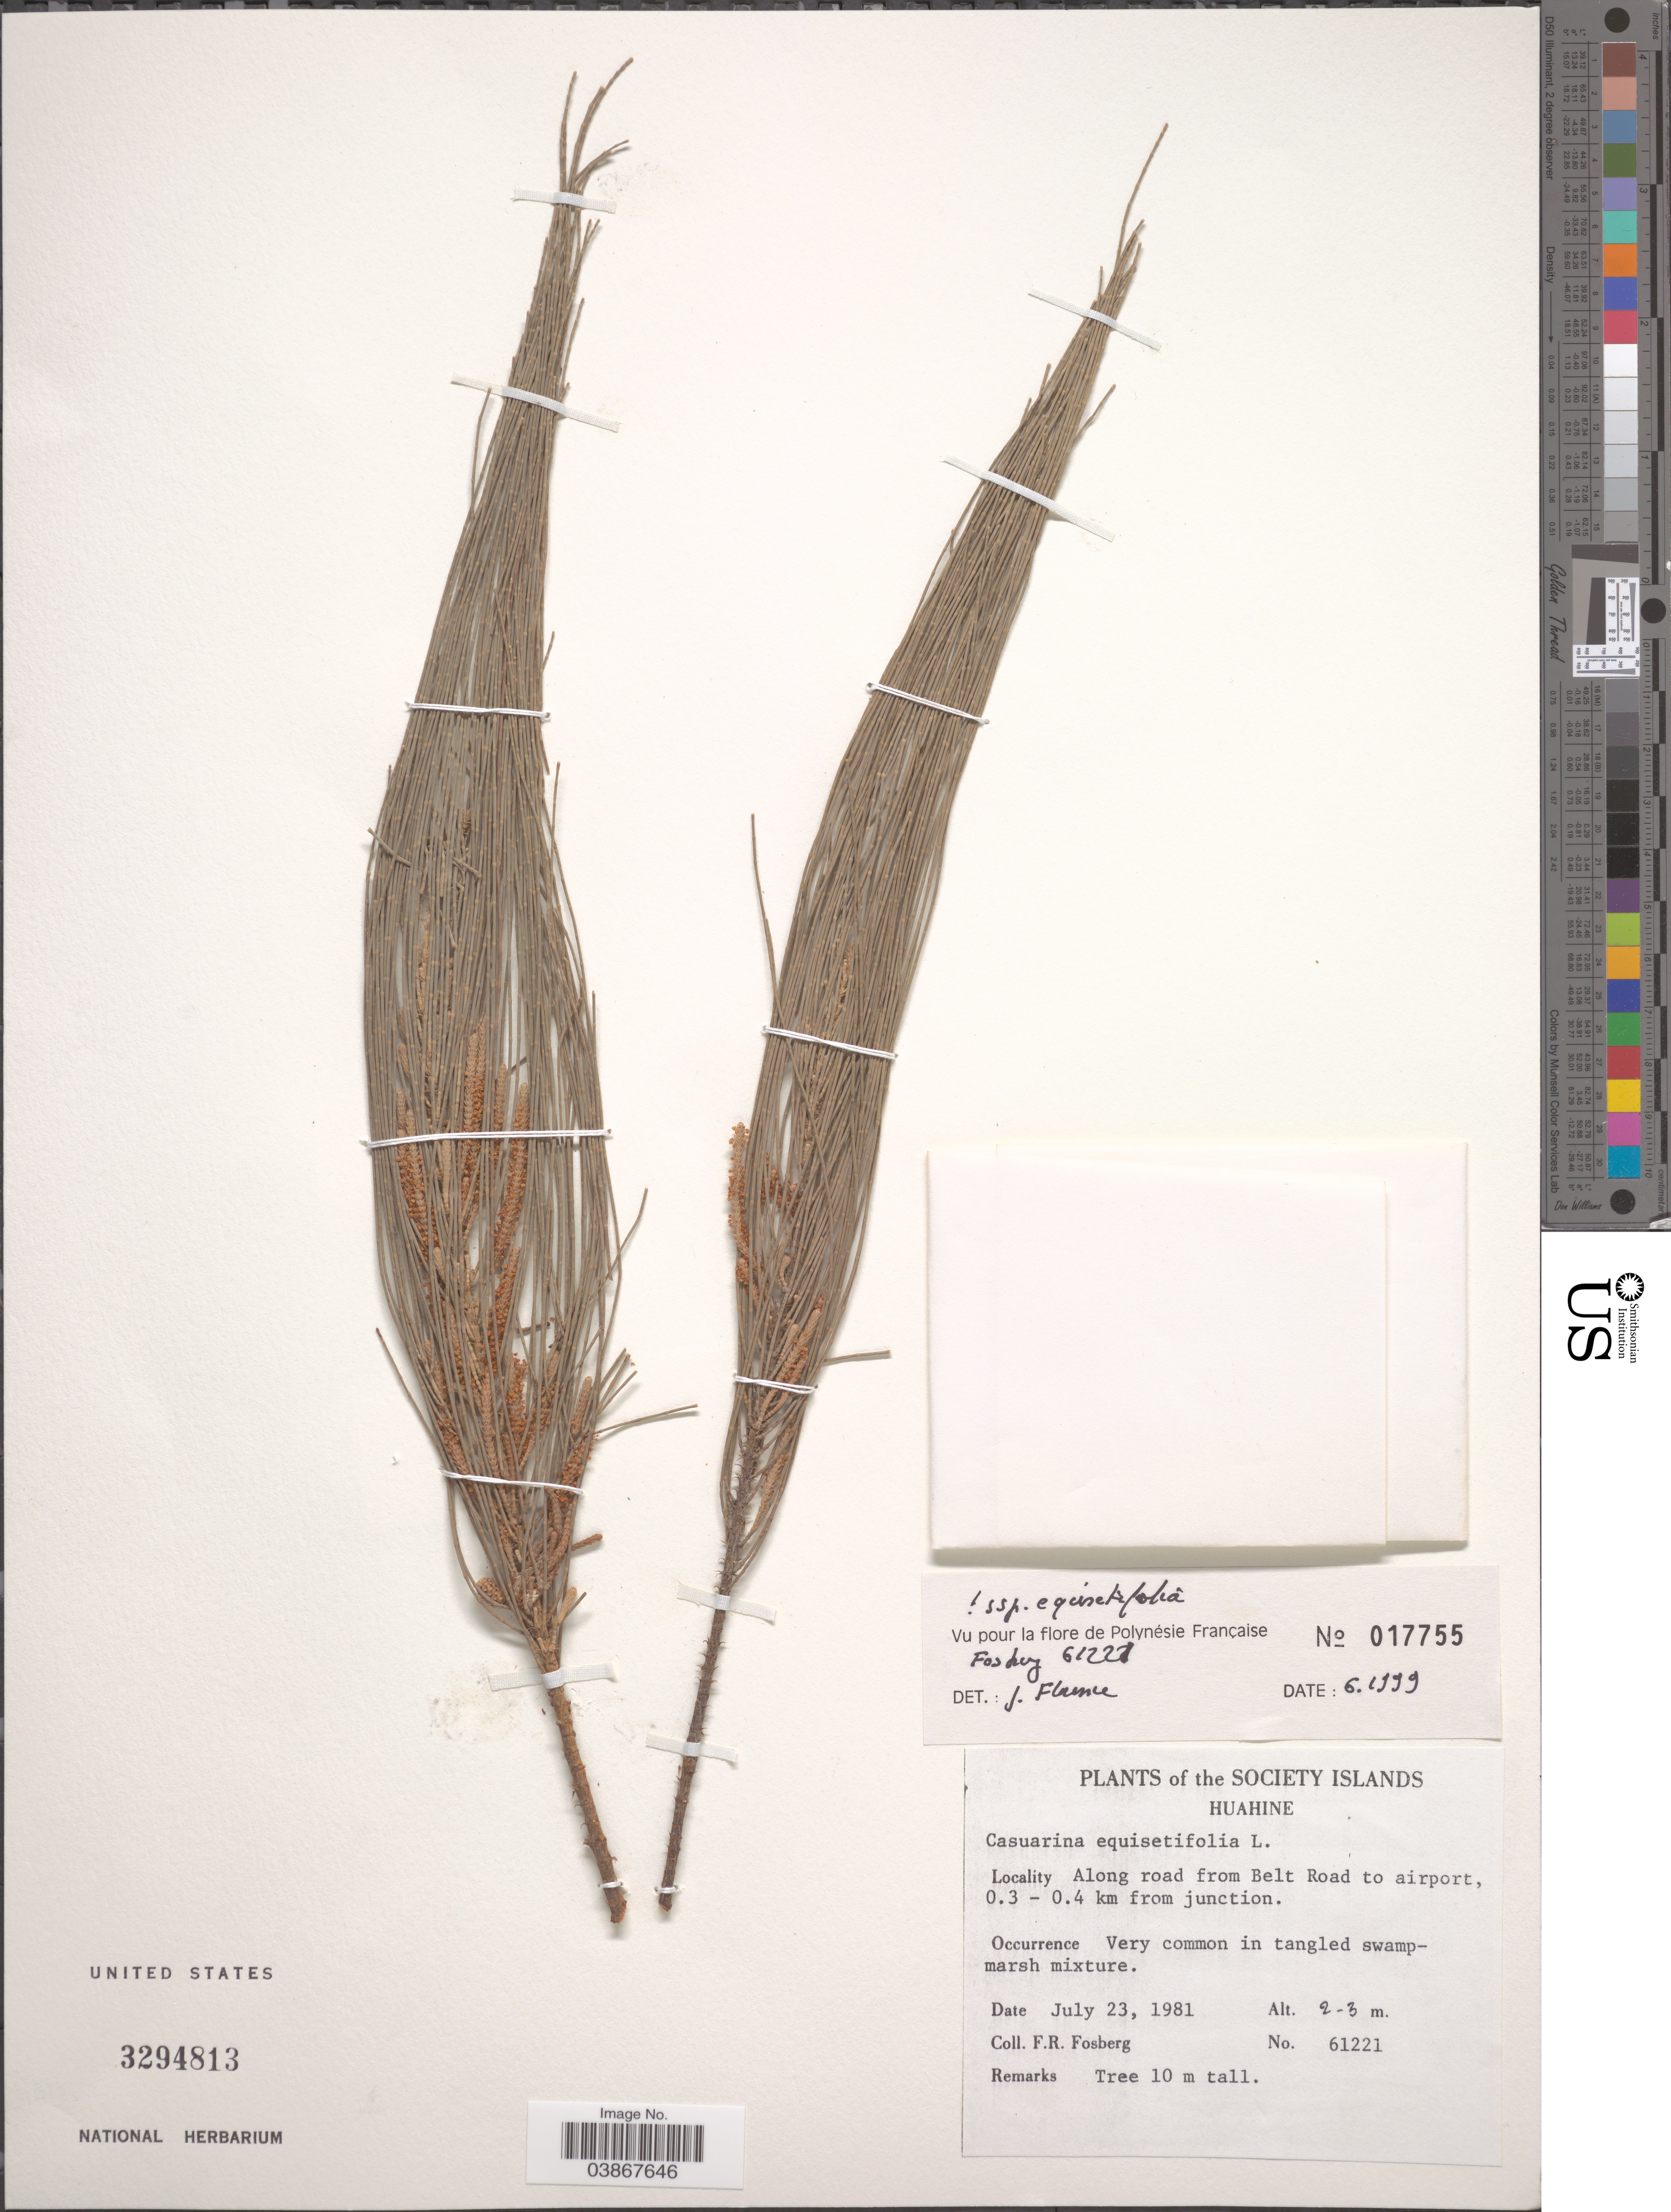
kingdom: Plantae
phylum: Tracheophyta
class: Magnoliopsida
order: Fagales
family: Casuarinaceae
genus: Casuarina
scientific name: Casuarina equisetifolia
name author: L.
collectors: F. R. Fosberg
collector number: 61221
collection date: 1981-07-23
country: French Polynesia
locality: Society Islands. Huahine. Along road from Belt Road to airport, 0.3 - 0.4 km from junction.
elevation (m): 2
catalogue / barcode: US 3294813